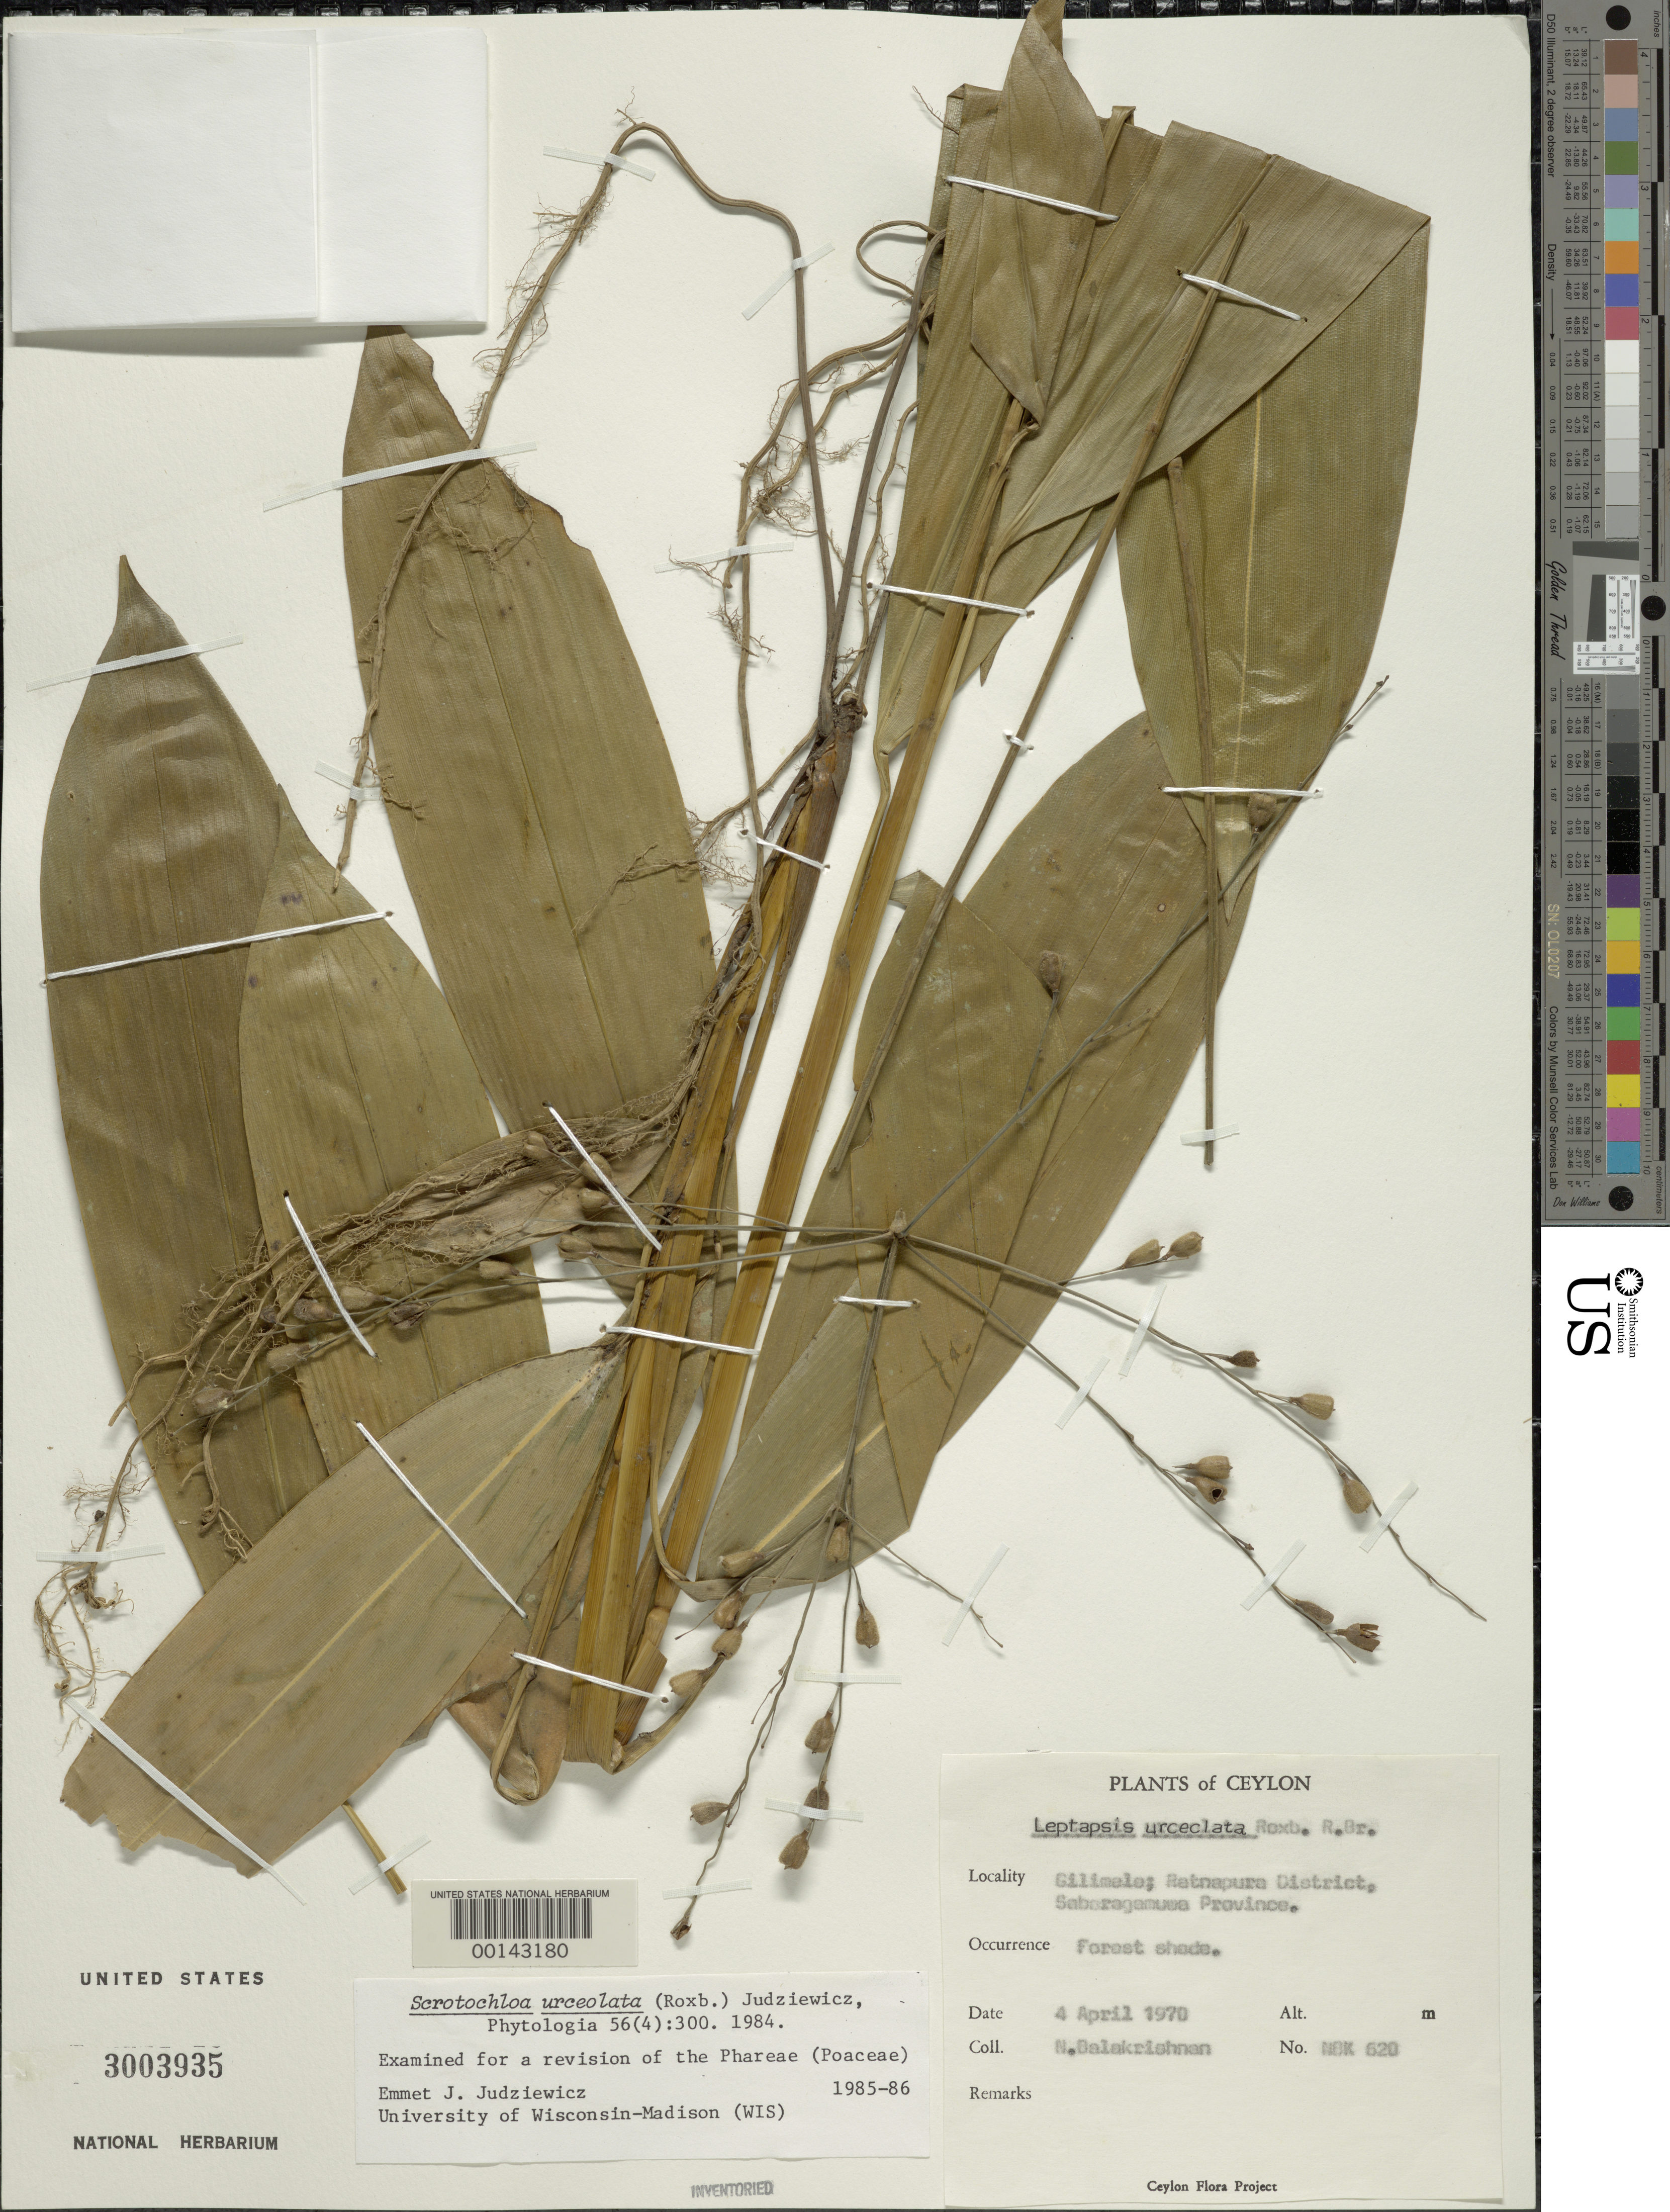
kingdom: Plantae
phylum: Tracheophyta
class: Liliopsida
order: Poales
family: Poaceae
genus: Scrotochloa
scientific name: Scrotochloa urceolata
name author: (Roxb.) Judz.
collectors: N. Balakrishnan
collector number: Nbk 620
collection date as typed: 04 Apr 1970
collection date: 1970-04-04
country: Sri Lanka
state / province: Sabaragamuwa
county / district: Ratnapura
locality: Gilimele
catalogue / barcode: US 3003935